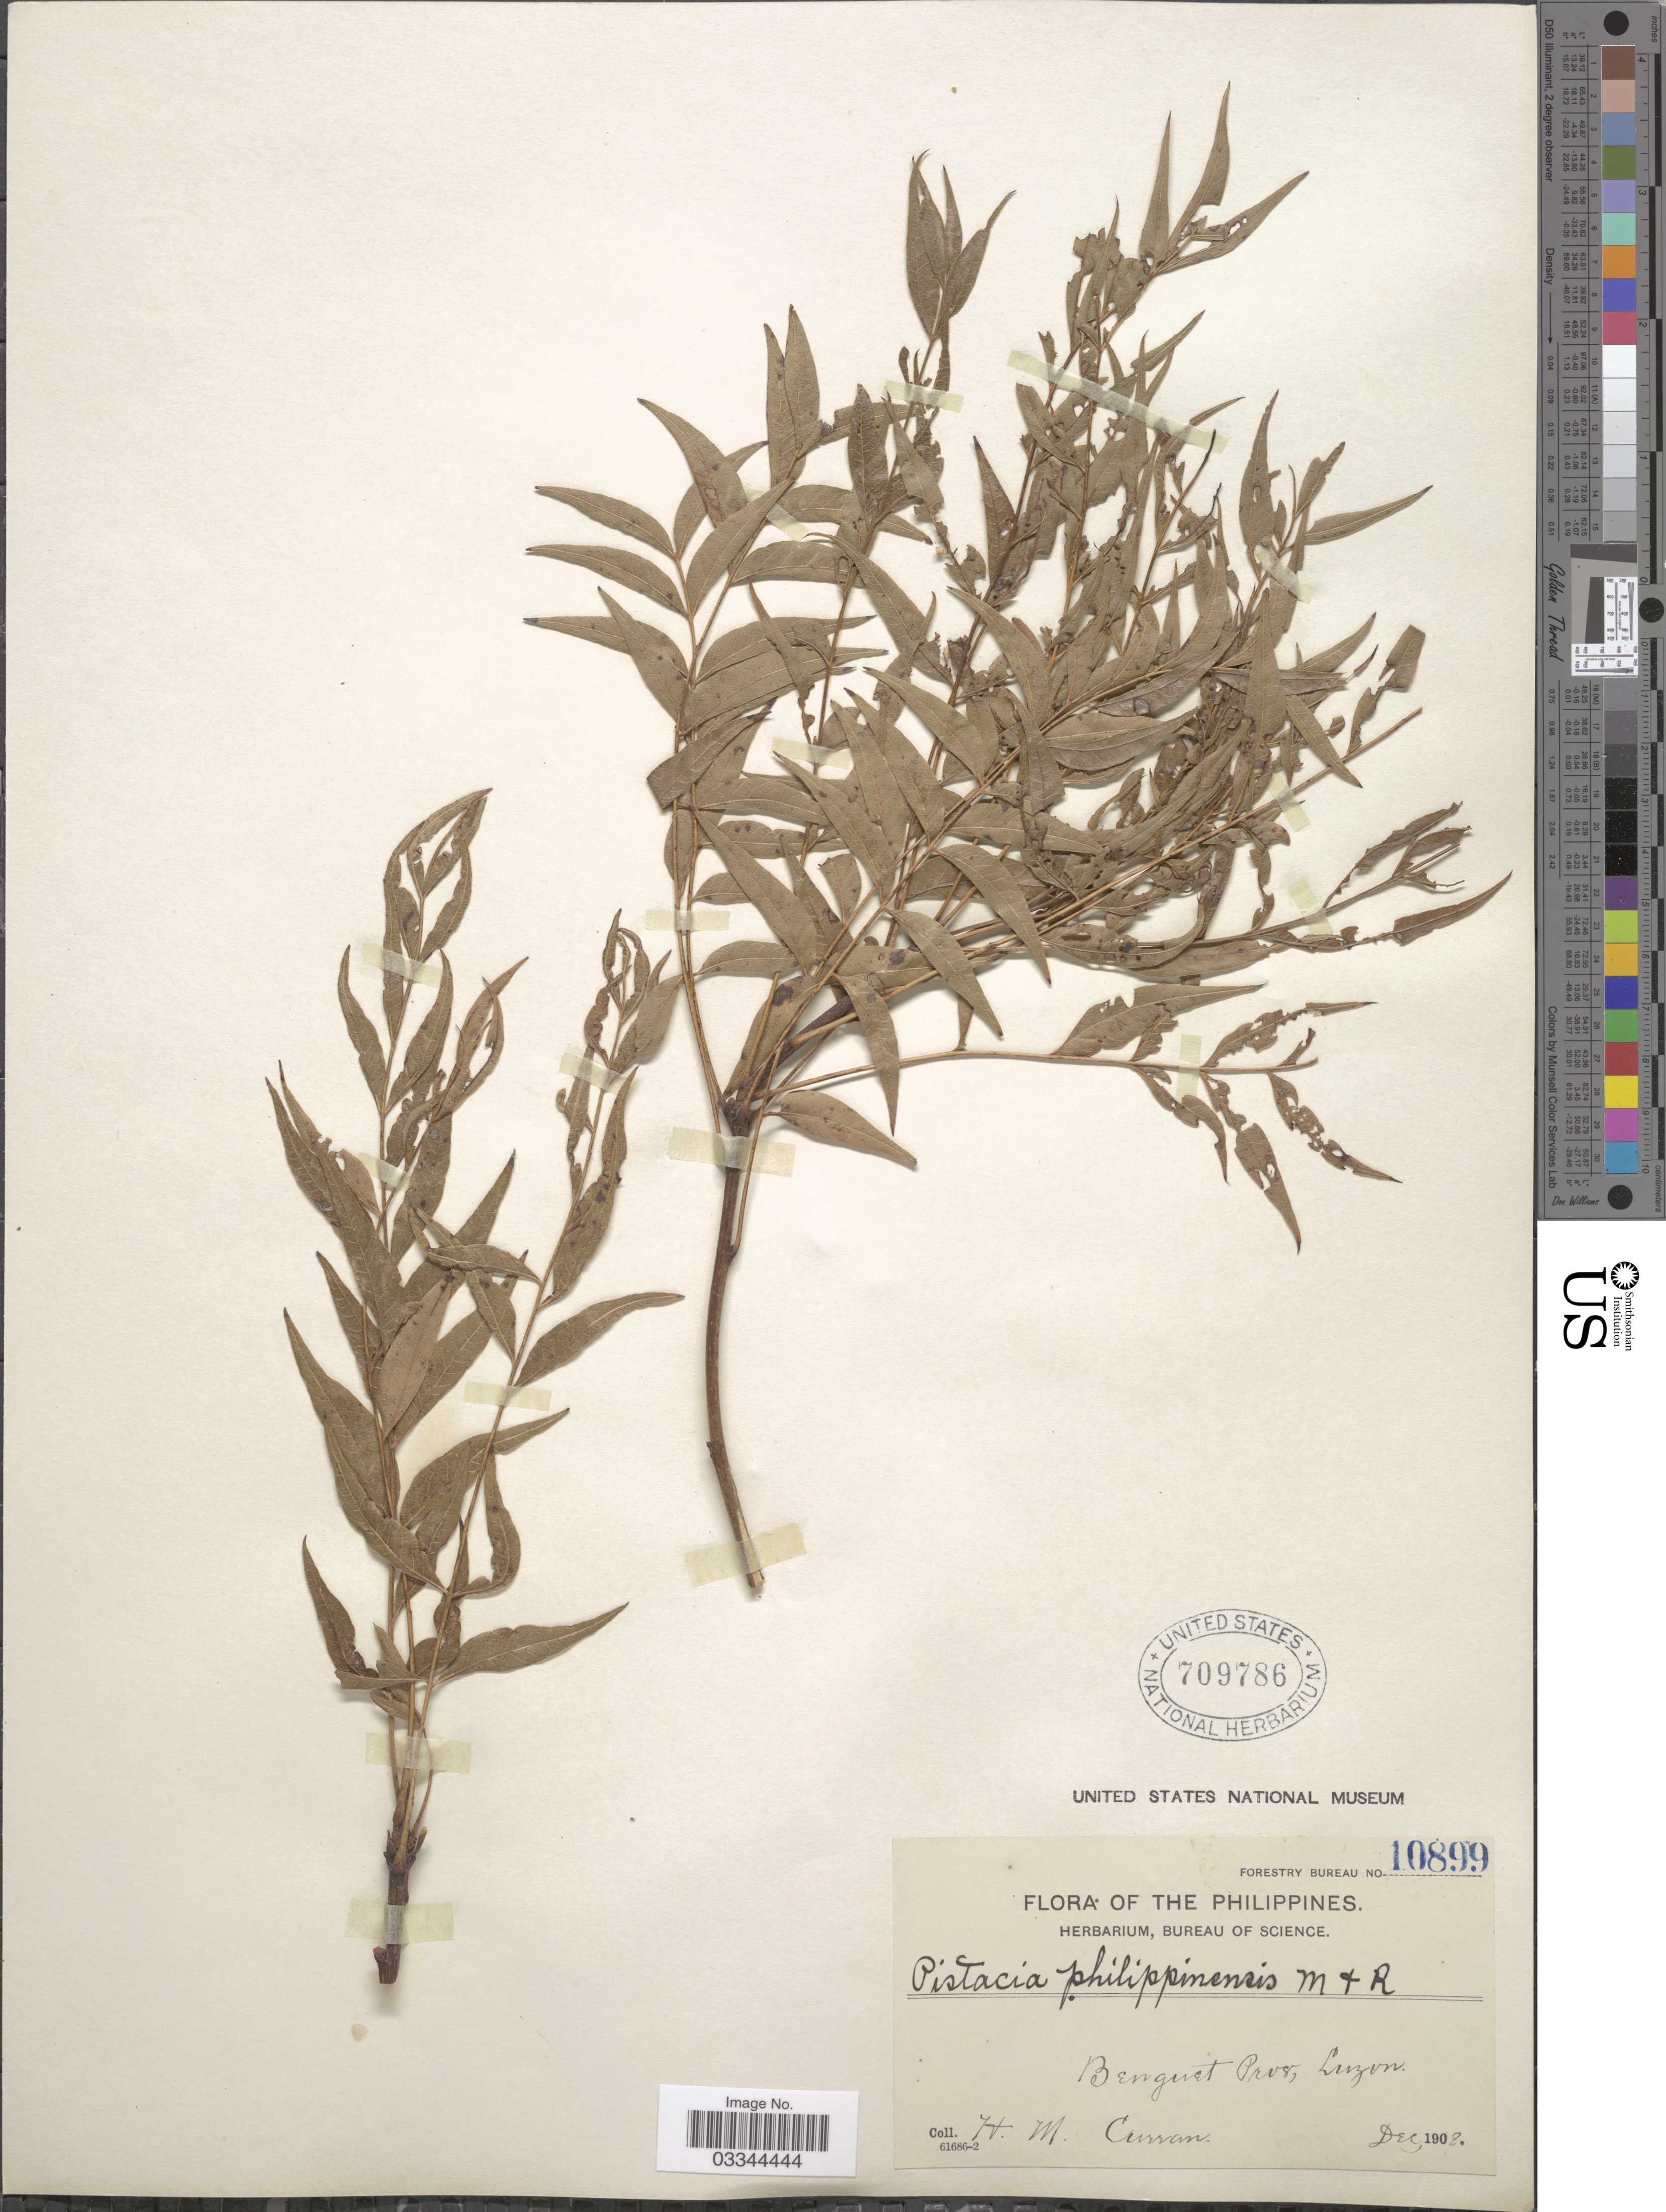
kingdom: Plantae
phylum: Tracheophyta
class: Magnoliopsida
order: Sapindales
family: Anacardiaceae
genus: Pistacia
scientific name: Pistacia chinensis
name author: Bunge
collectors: H. M. Curran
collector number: Forestry Bureau 10899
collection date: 1902-12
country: Philippines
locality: Benguet Prov., Luzon.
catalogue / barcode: US 709786